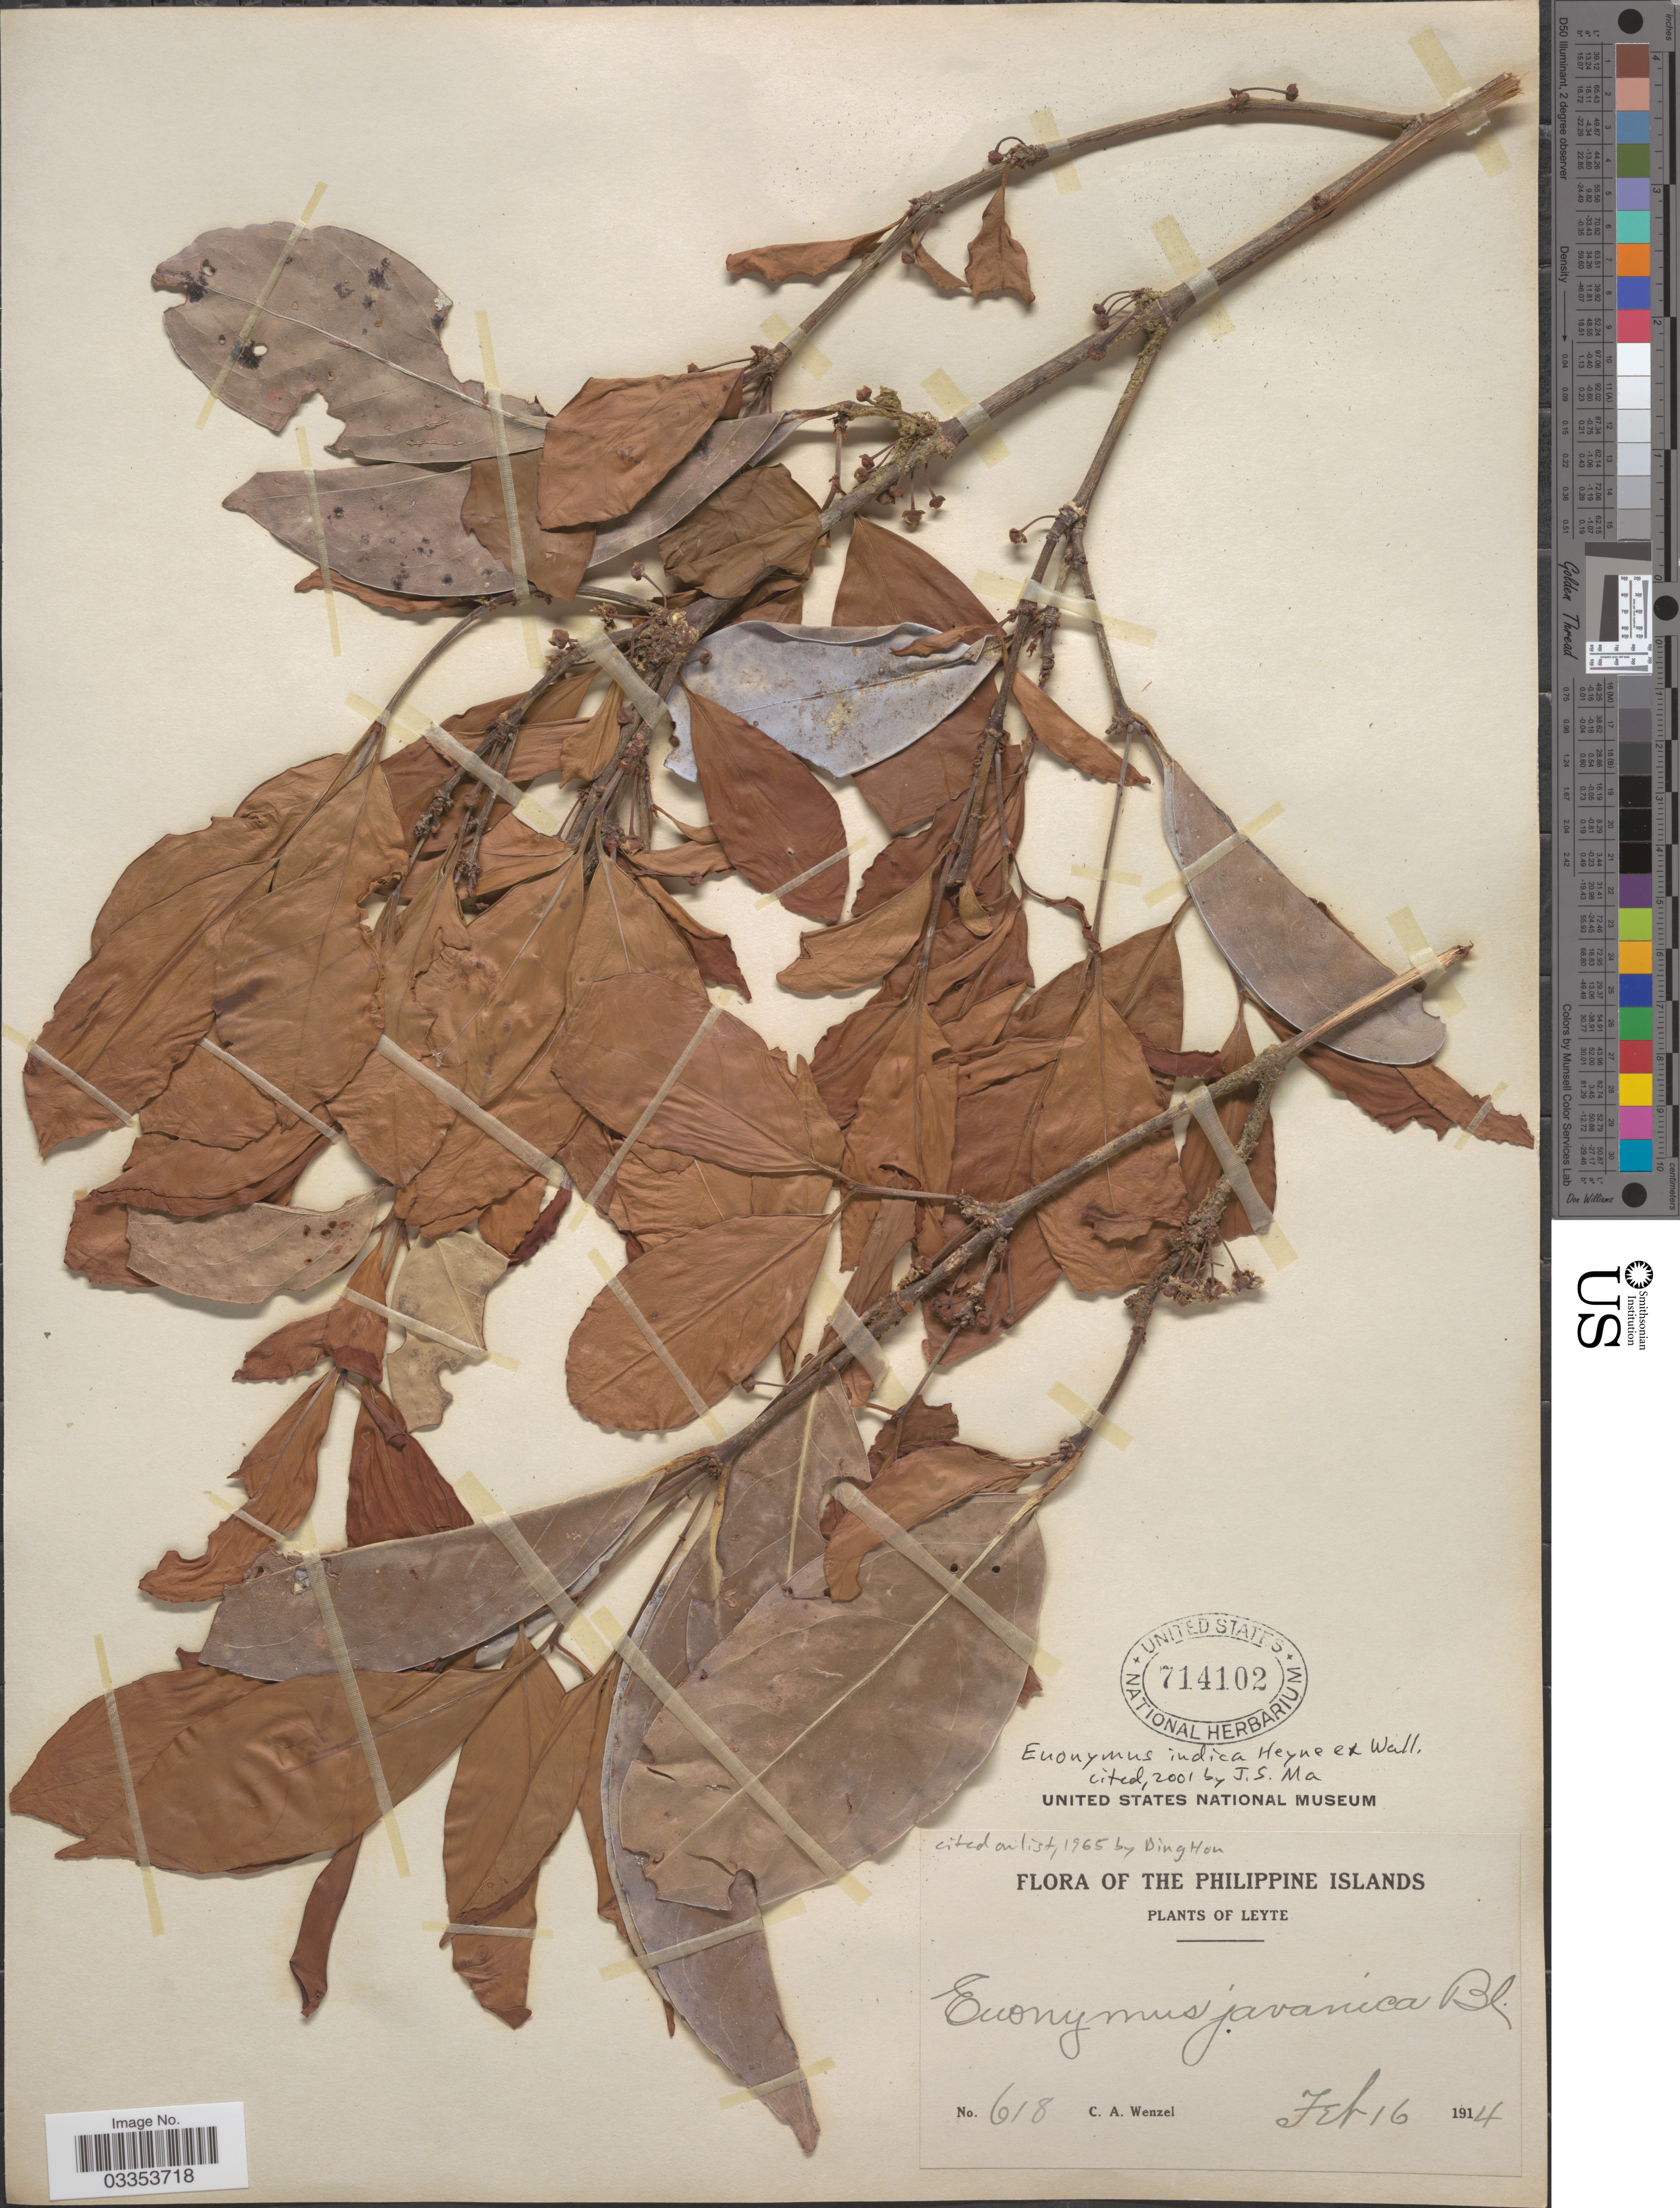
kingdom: Plantae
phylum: Tracheophyta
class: Magnoliopsida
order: Celastrales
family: Celastraceae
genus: Euonymus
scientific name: Euonymus indicus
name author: B. Heyne ex Wall.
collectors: C. Wenzel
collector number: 618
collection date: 1914-02-16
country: Philippines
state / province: Eastern Visayas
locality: The Philippine Islands. Leyte.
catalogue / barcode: US 714102